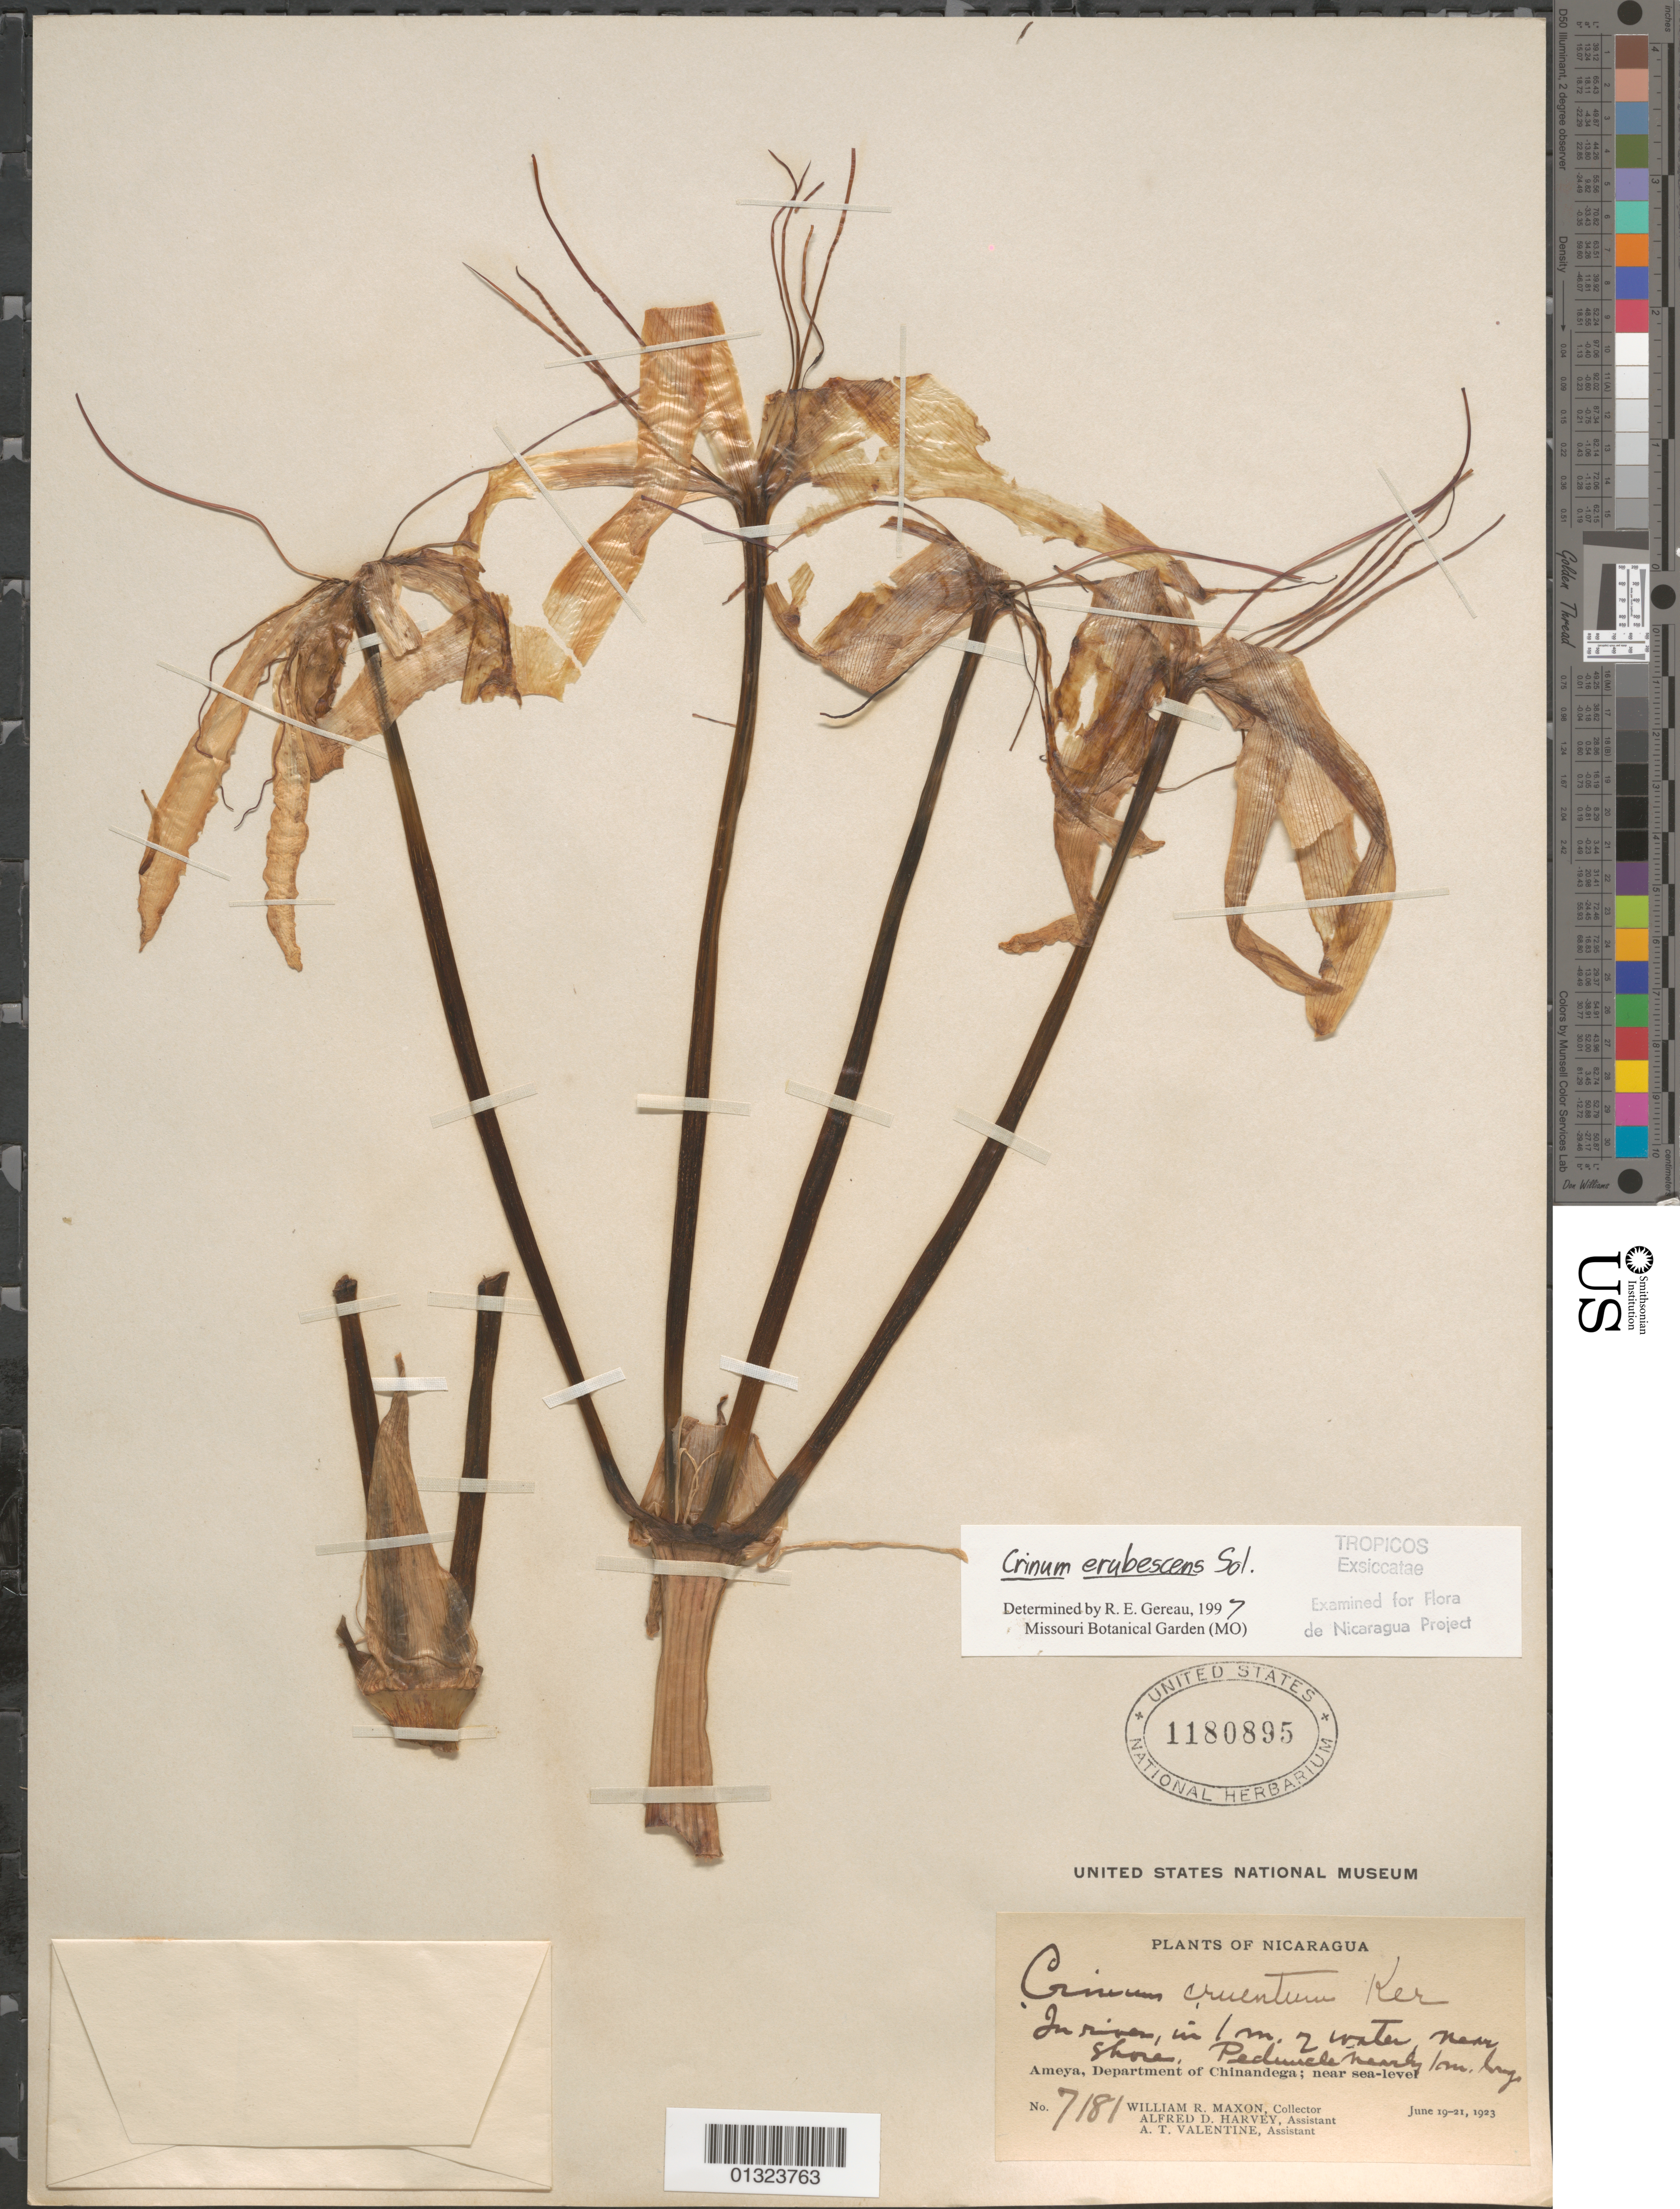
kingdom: Plantae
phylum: Tracheophyta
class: Liliopsida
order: Asparagales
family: Amaryllidaceae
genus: Crinum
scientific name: Crinum erubescens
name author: Aiton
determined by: Gereau, R. E.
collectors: W. R. Maxon, A. D. Harvey & A. Valentine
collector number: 7181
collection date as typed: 19 Jun 1923 to 21 Jun 1923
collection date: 1923-06-19/1923-06-21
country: Nicaragua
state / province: Chinandega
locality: Ameya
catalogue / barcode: US 1180895